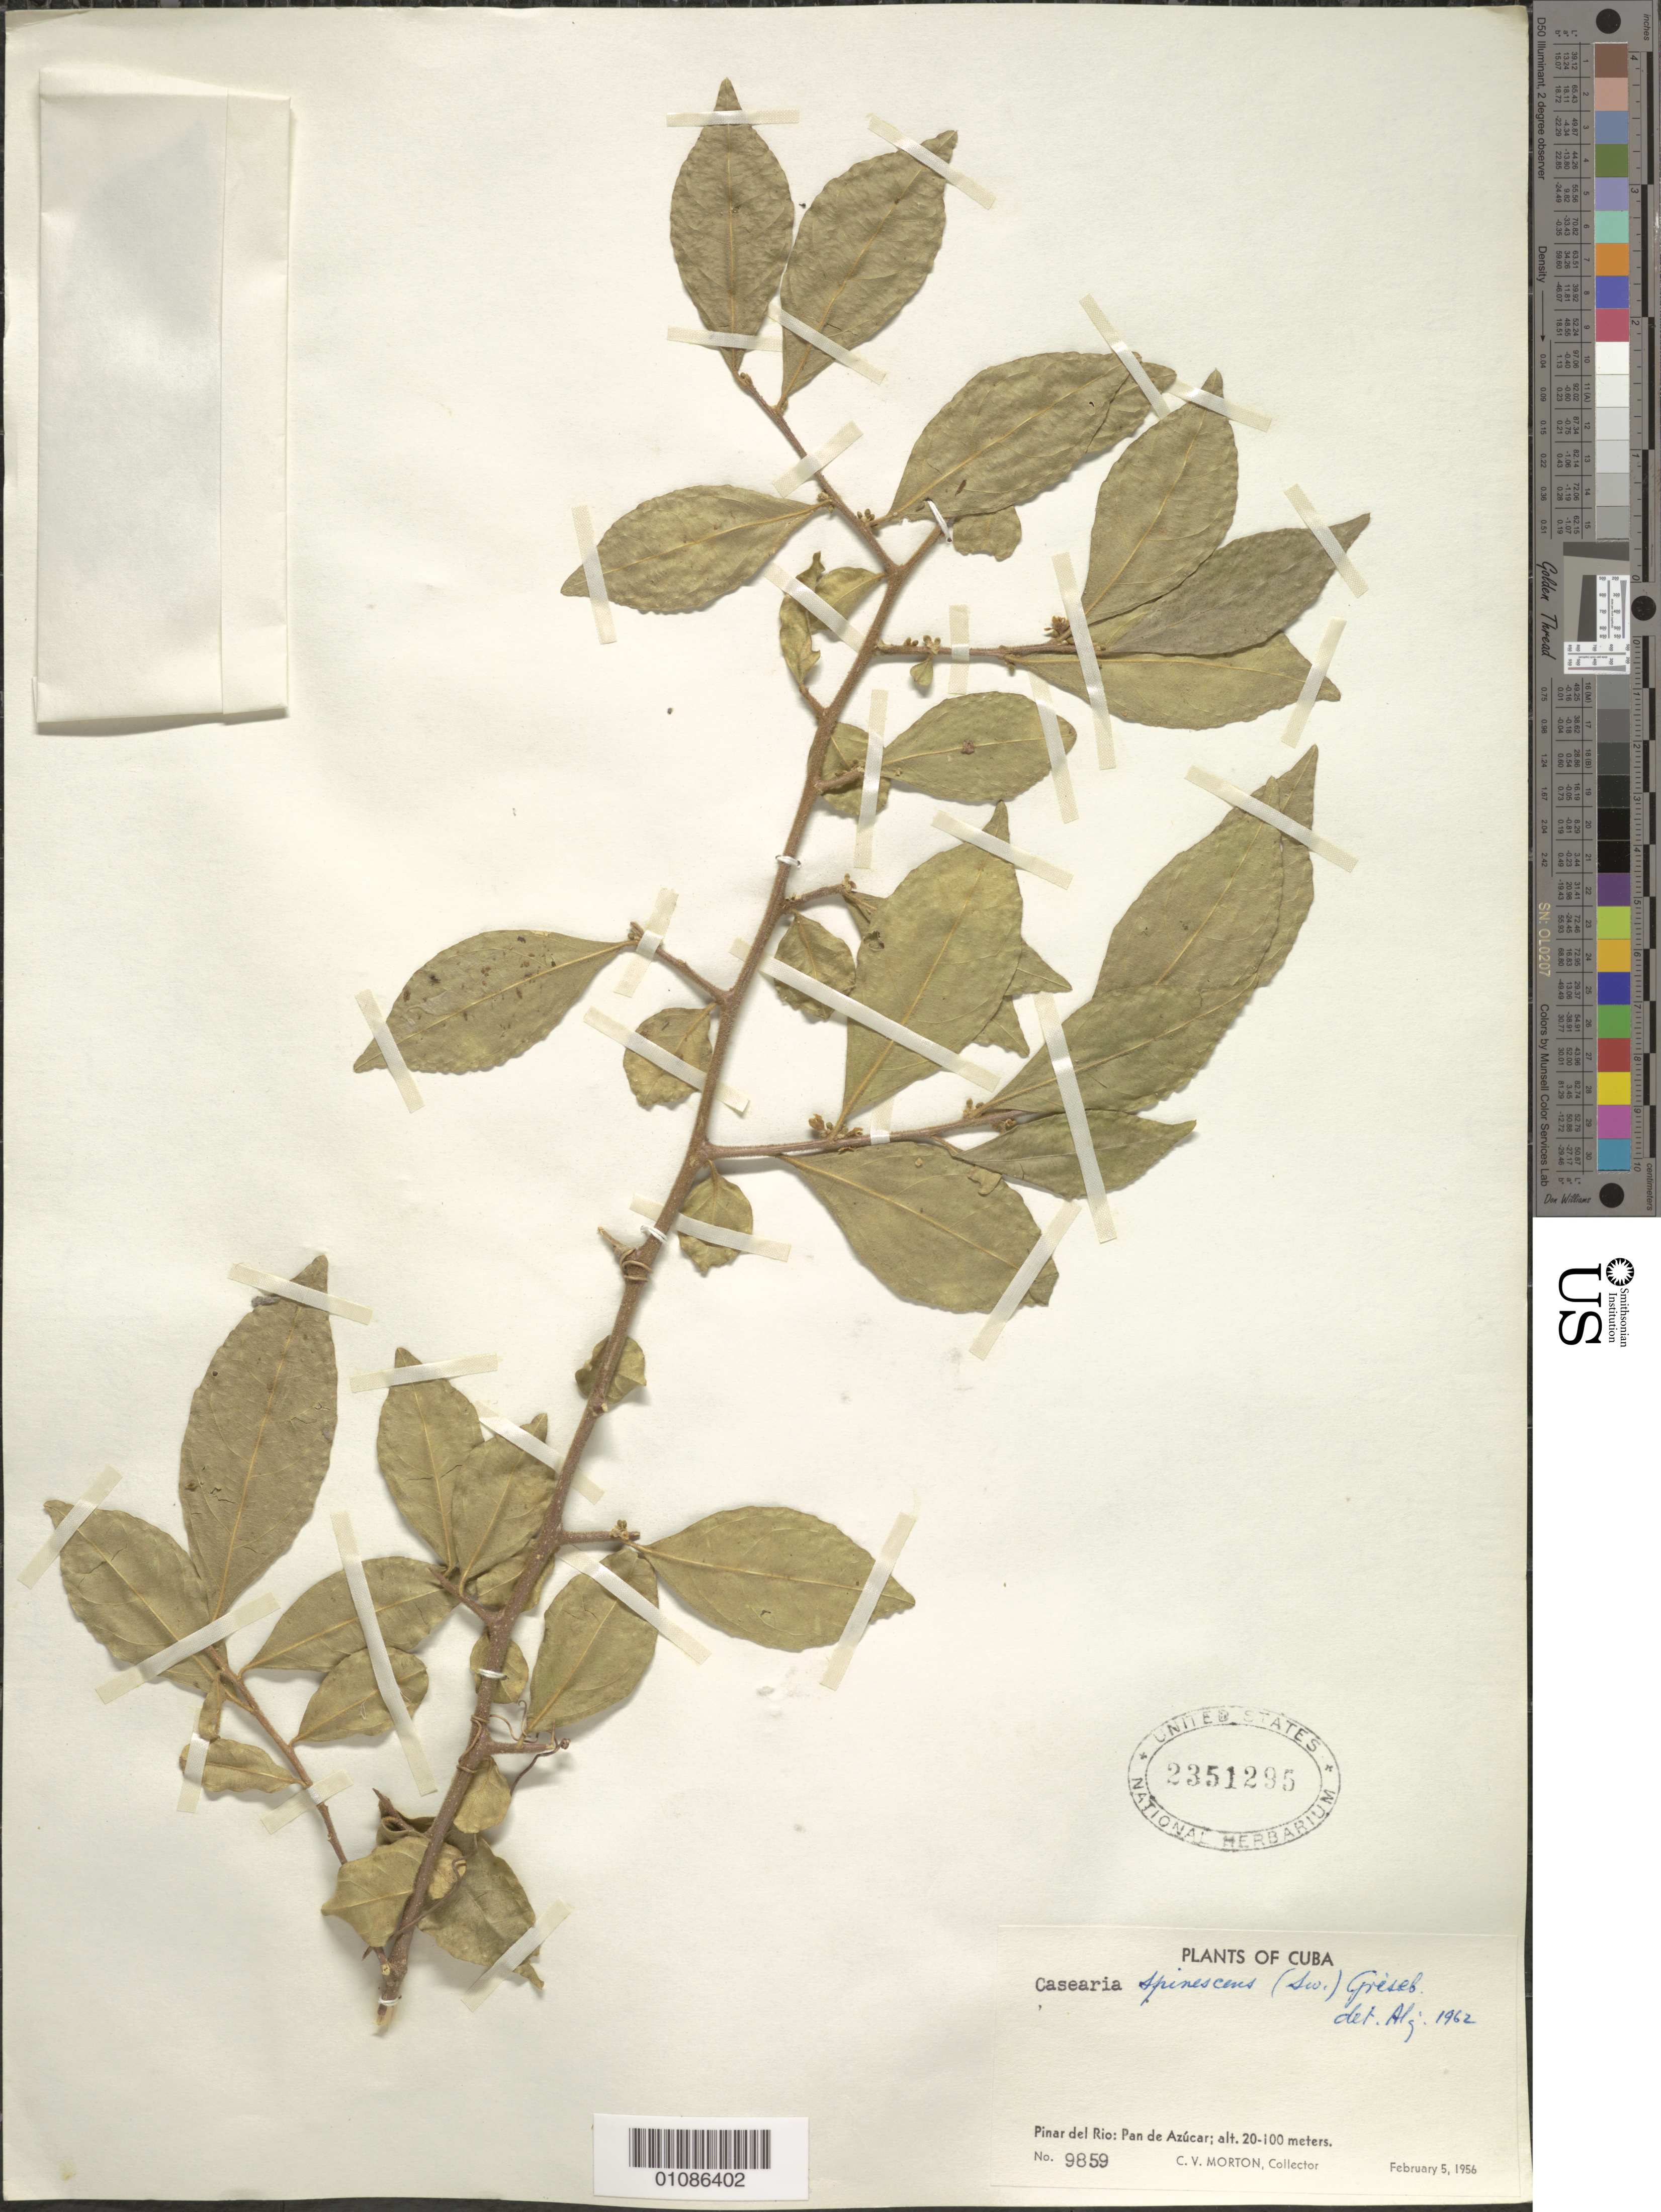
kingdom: Plantae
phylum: Tracheophyta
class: Magnoliopsida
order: Malpighiales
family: Salicaceae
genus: Casearia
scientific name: Casearia spinescens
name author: (Sw.) Griseb.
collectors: C. V. Morton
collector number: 9859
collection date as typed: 05 Feb 1956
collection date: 1956-02-05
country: Cuba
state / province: Pinar del Rio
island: Cuba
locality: Pan de Azucar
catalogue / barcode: US 2351295